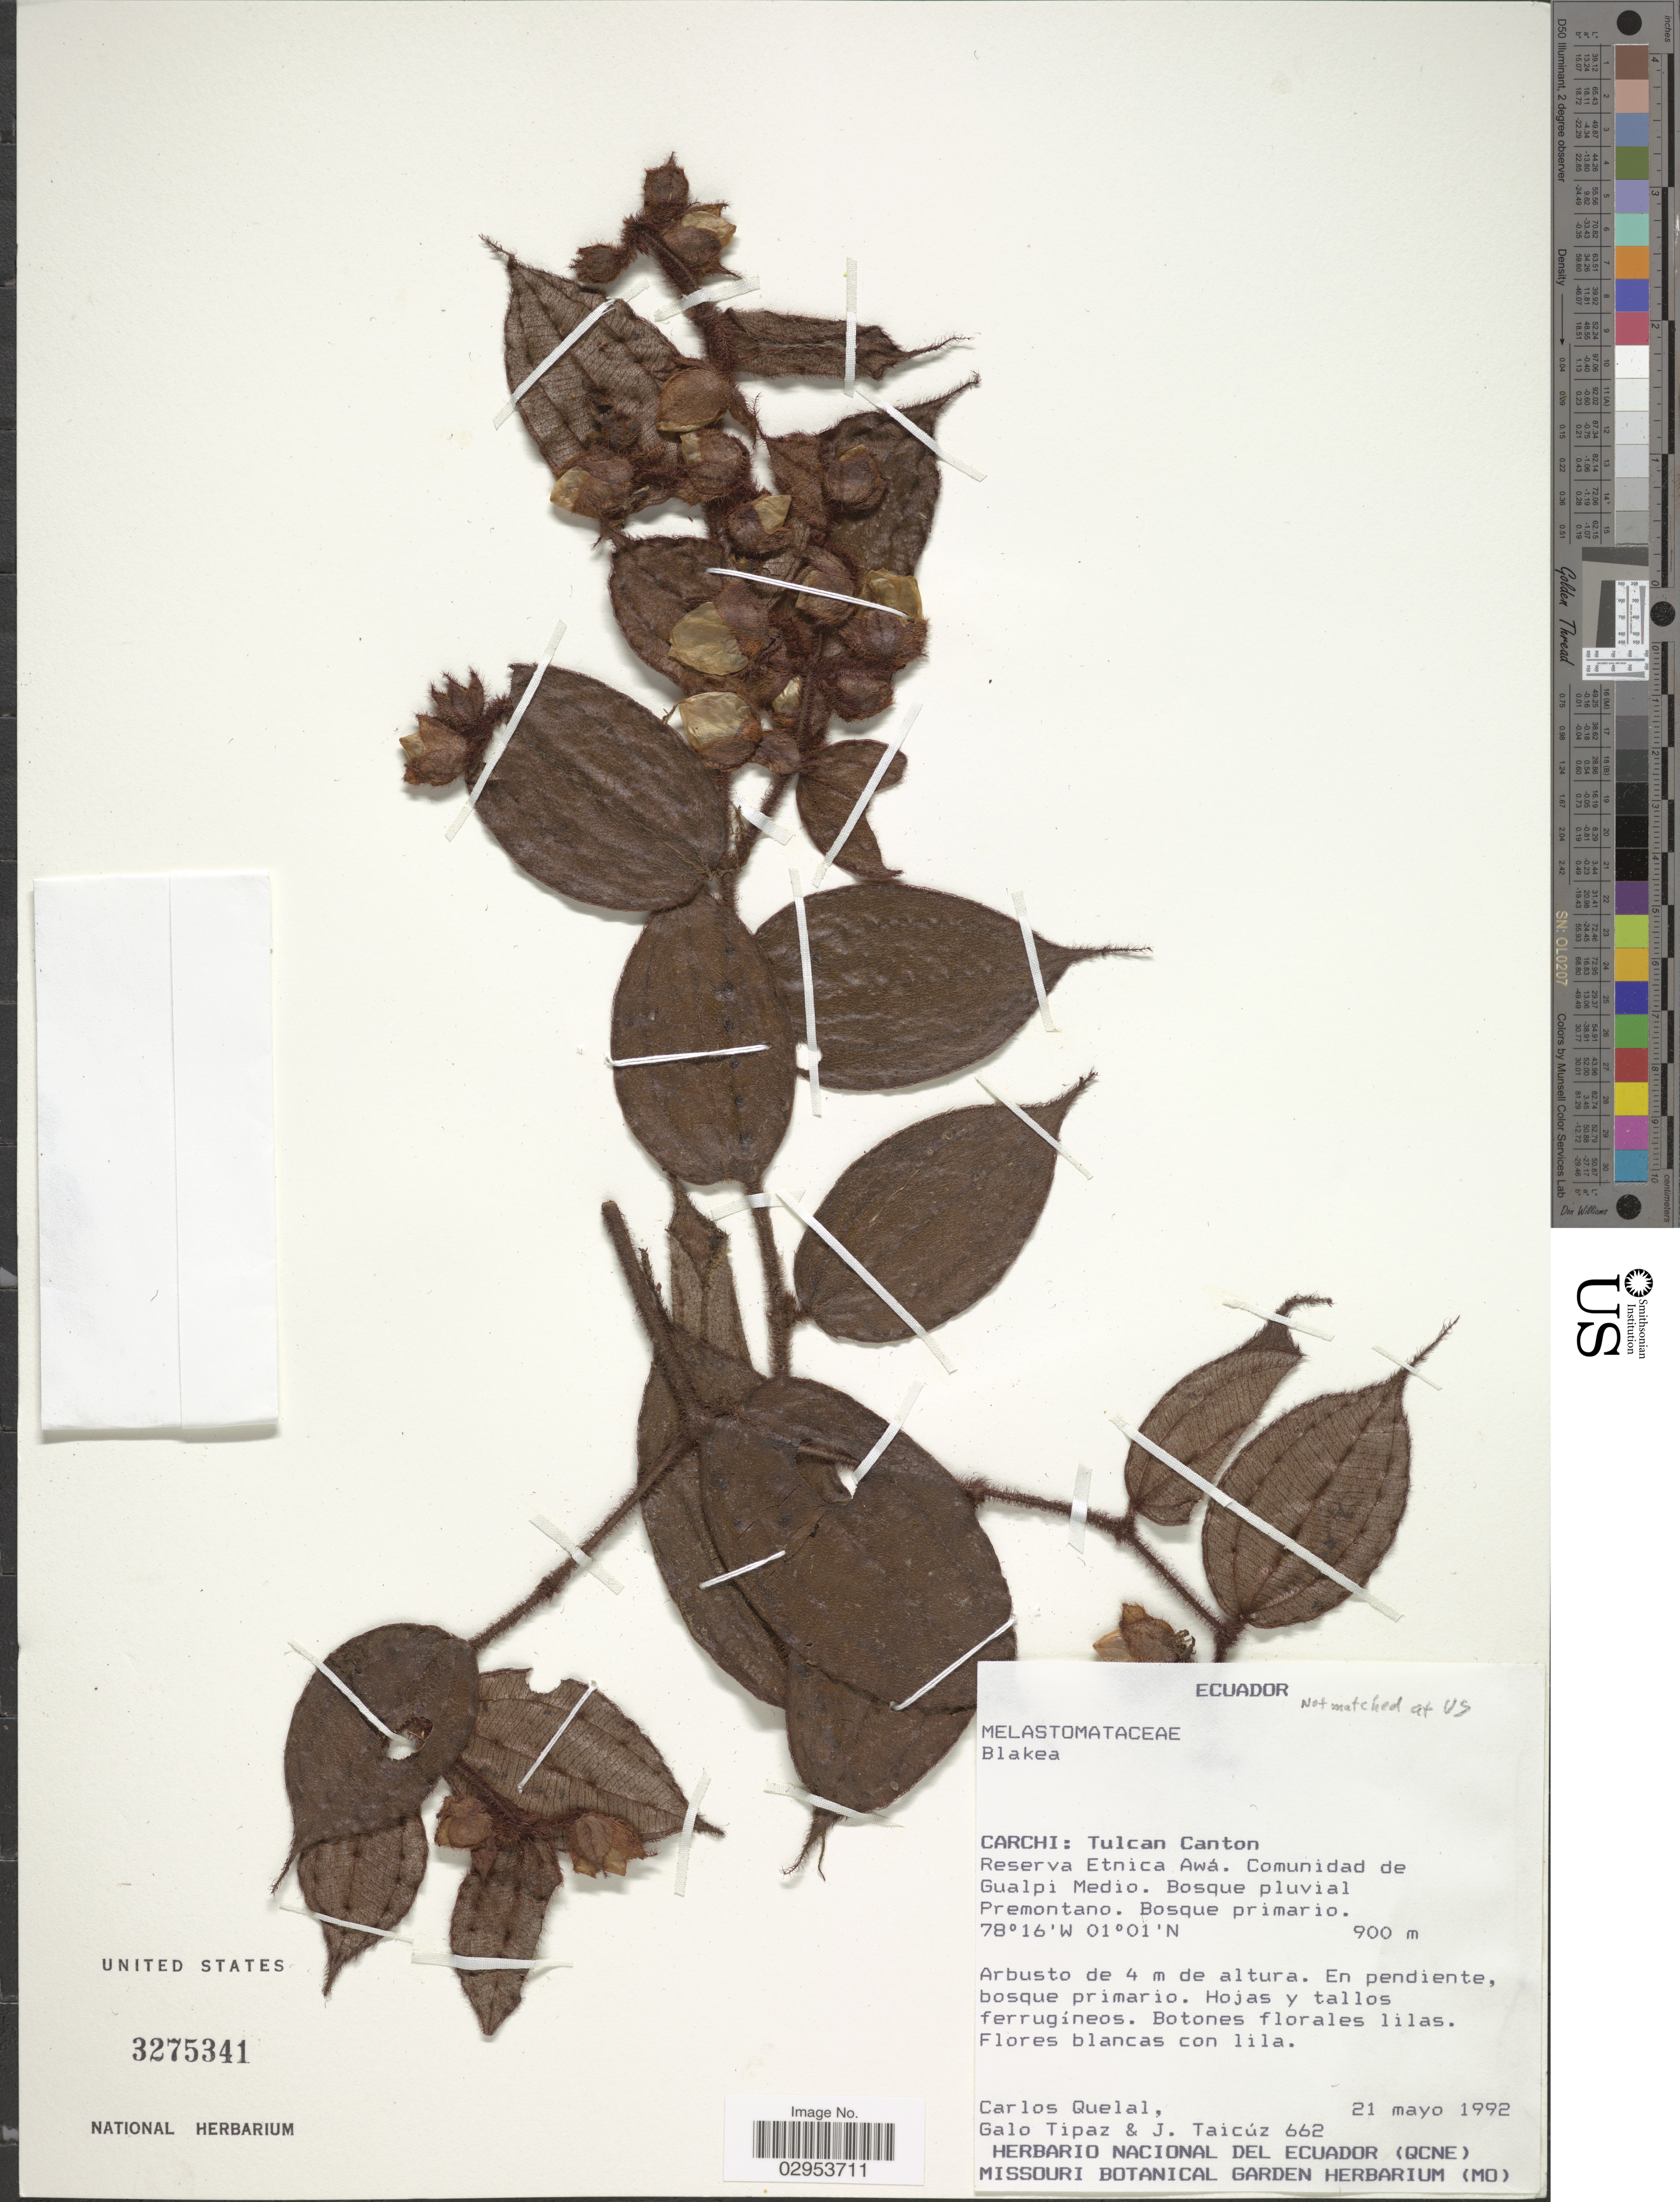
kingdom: Plantae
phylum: Tracheophyta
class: Magnoliopsida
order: Myrtales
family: Melastomataceae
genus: Blakea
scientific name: Blakea sp.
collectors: C. Quelal, G. Tipaz & J. Taicuz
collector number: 662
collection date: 1992-05-21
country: Ecuador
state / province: Carchi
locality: Tulcan Canton. Reserva Etnica Awá. Comunidad de Gualpi Medio. Bosque pluvial Premontano.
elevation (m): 900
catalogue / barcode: US 3275341